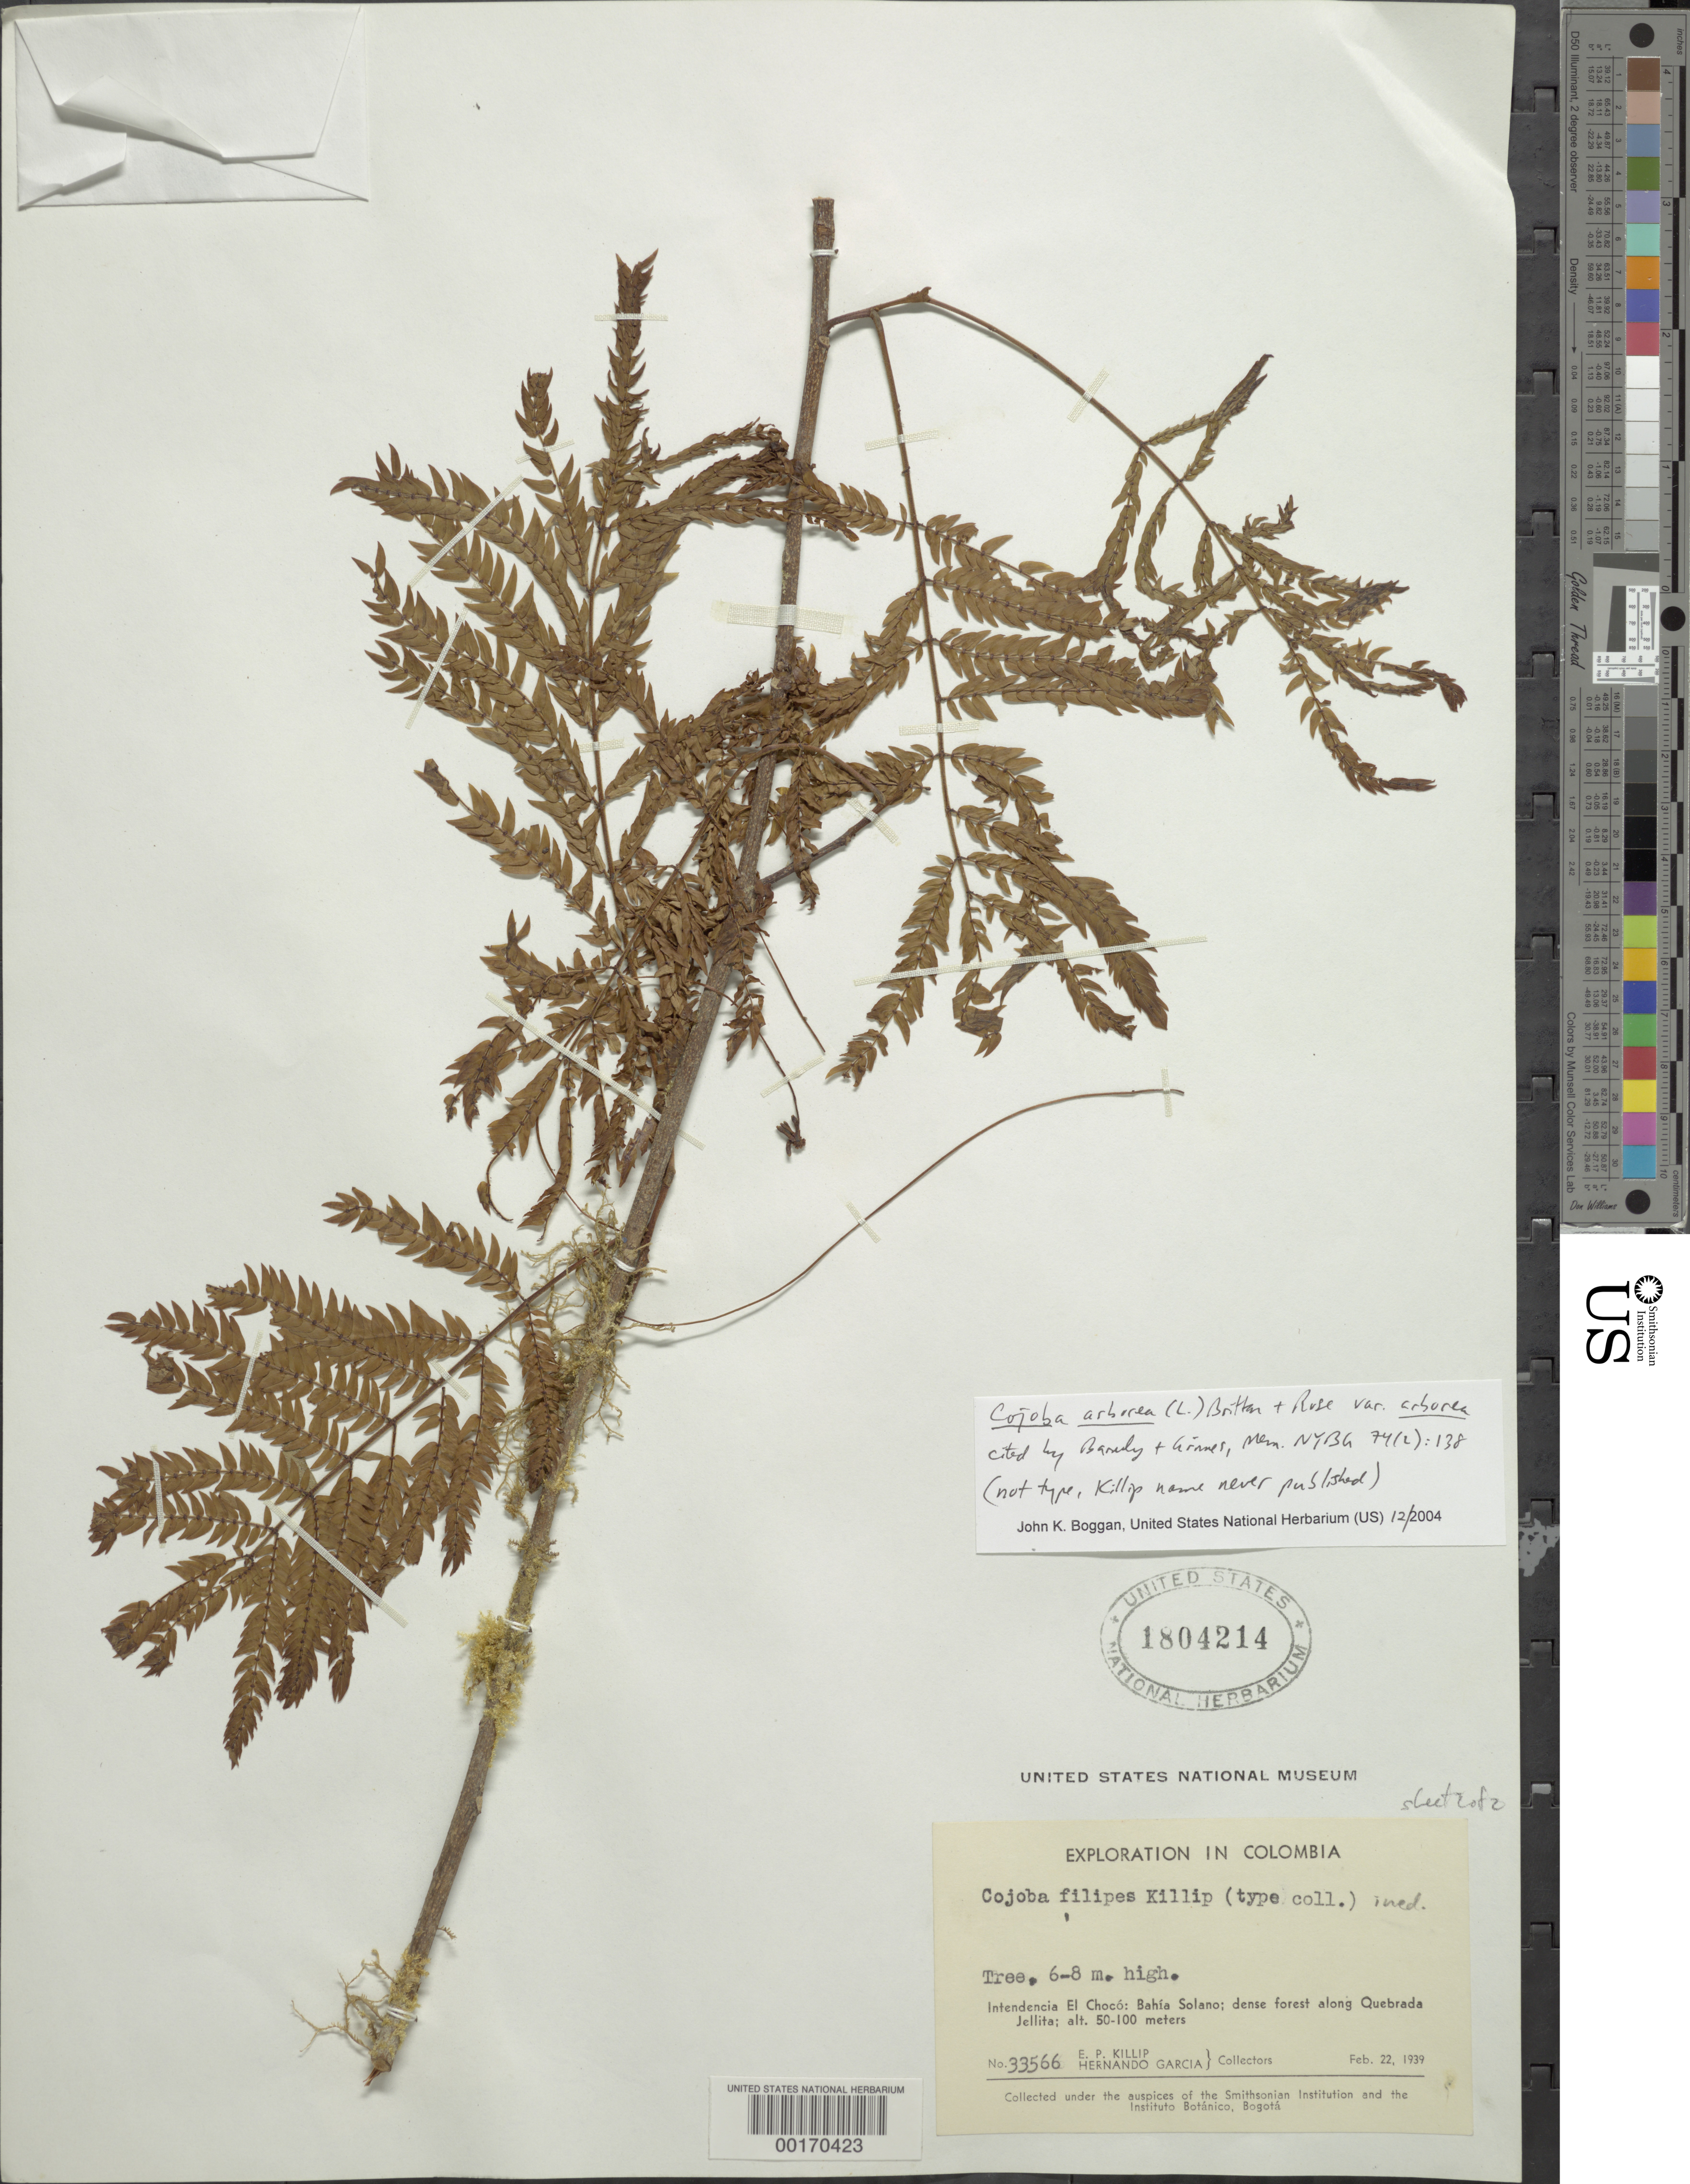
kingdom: Plantae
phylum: Tracheophyta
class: Magnoliopsida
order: Fabales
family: Fabaceae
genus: Cojoba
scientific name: Cojoba arborea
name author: (L.) Britton & Rose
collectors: E. P. Killip & H. Garcia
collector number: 33566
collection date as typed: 22 Feb 1939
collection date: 1939-02-22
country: Colombia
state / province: Chocó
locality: Bahia Solano, dense forest along Quebrada JelLita.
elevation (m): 50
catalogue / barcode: US 1804214